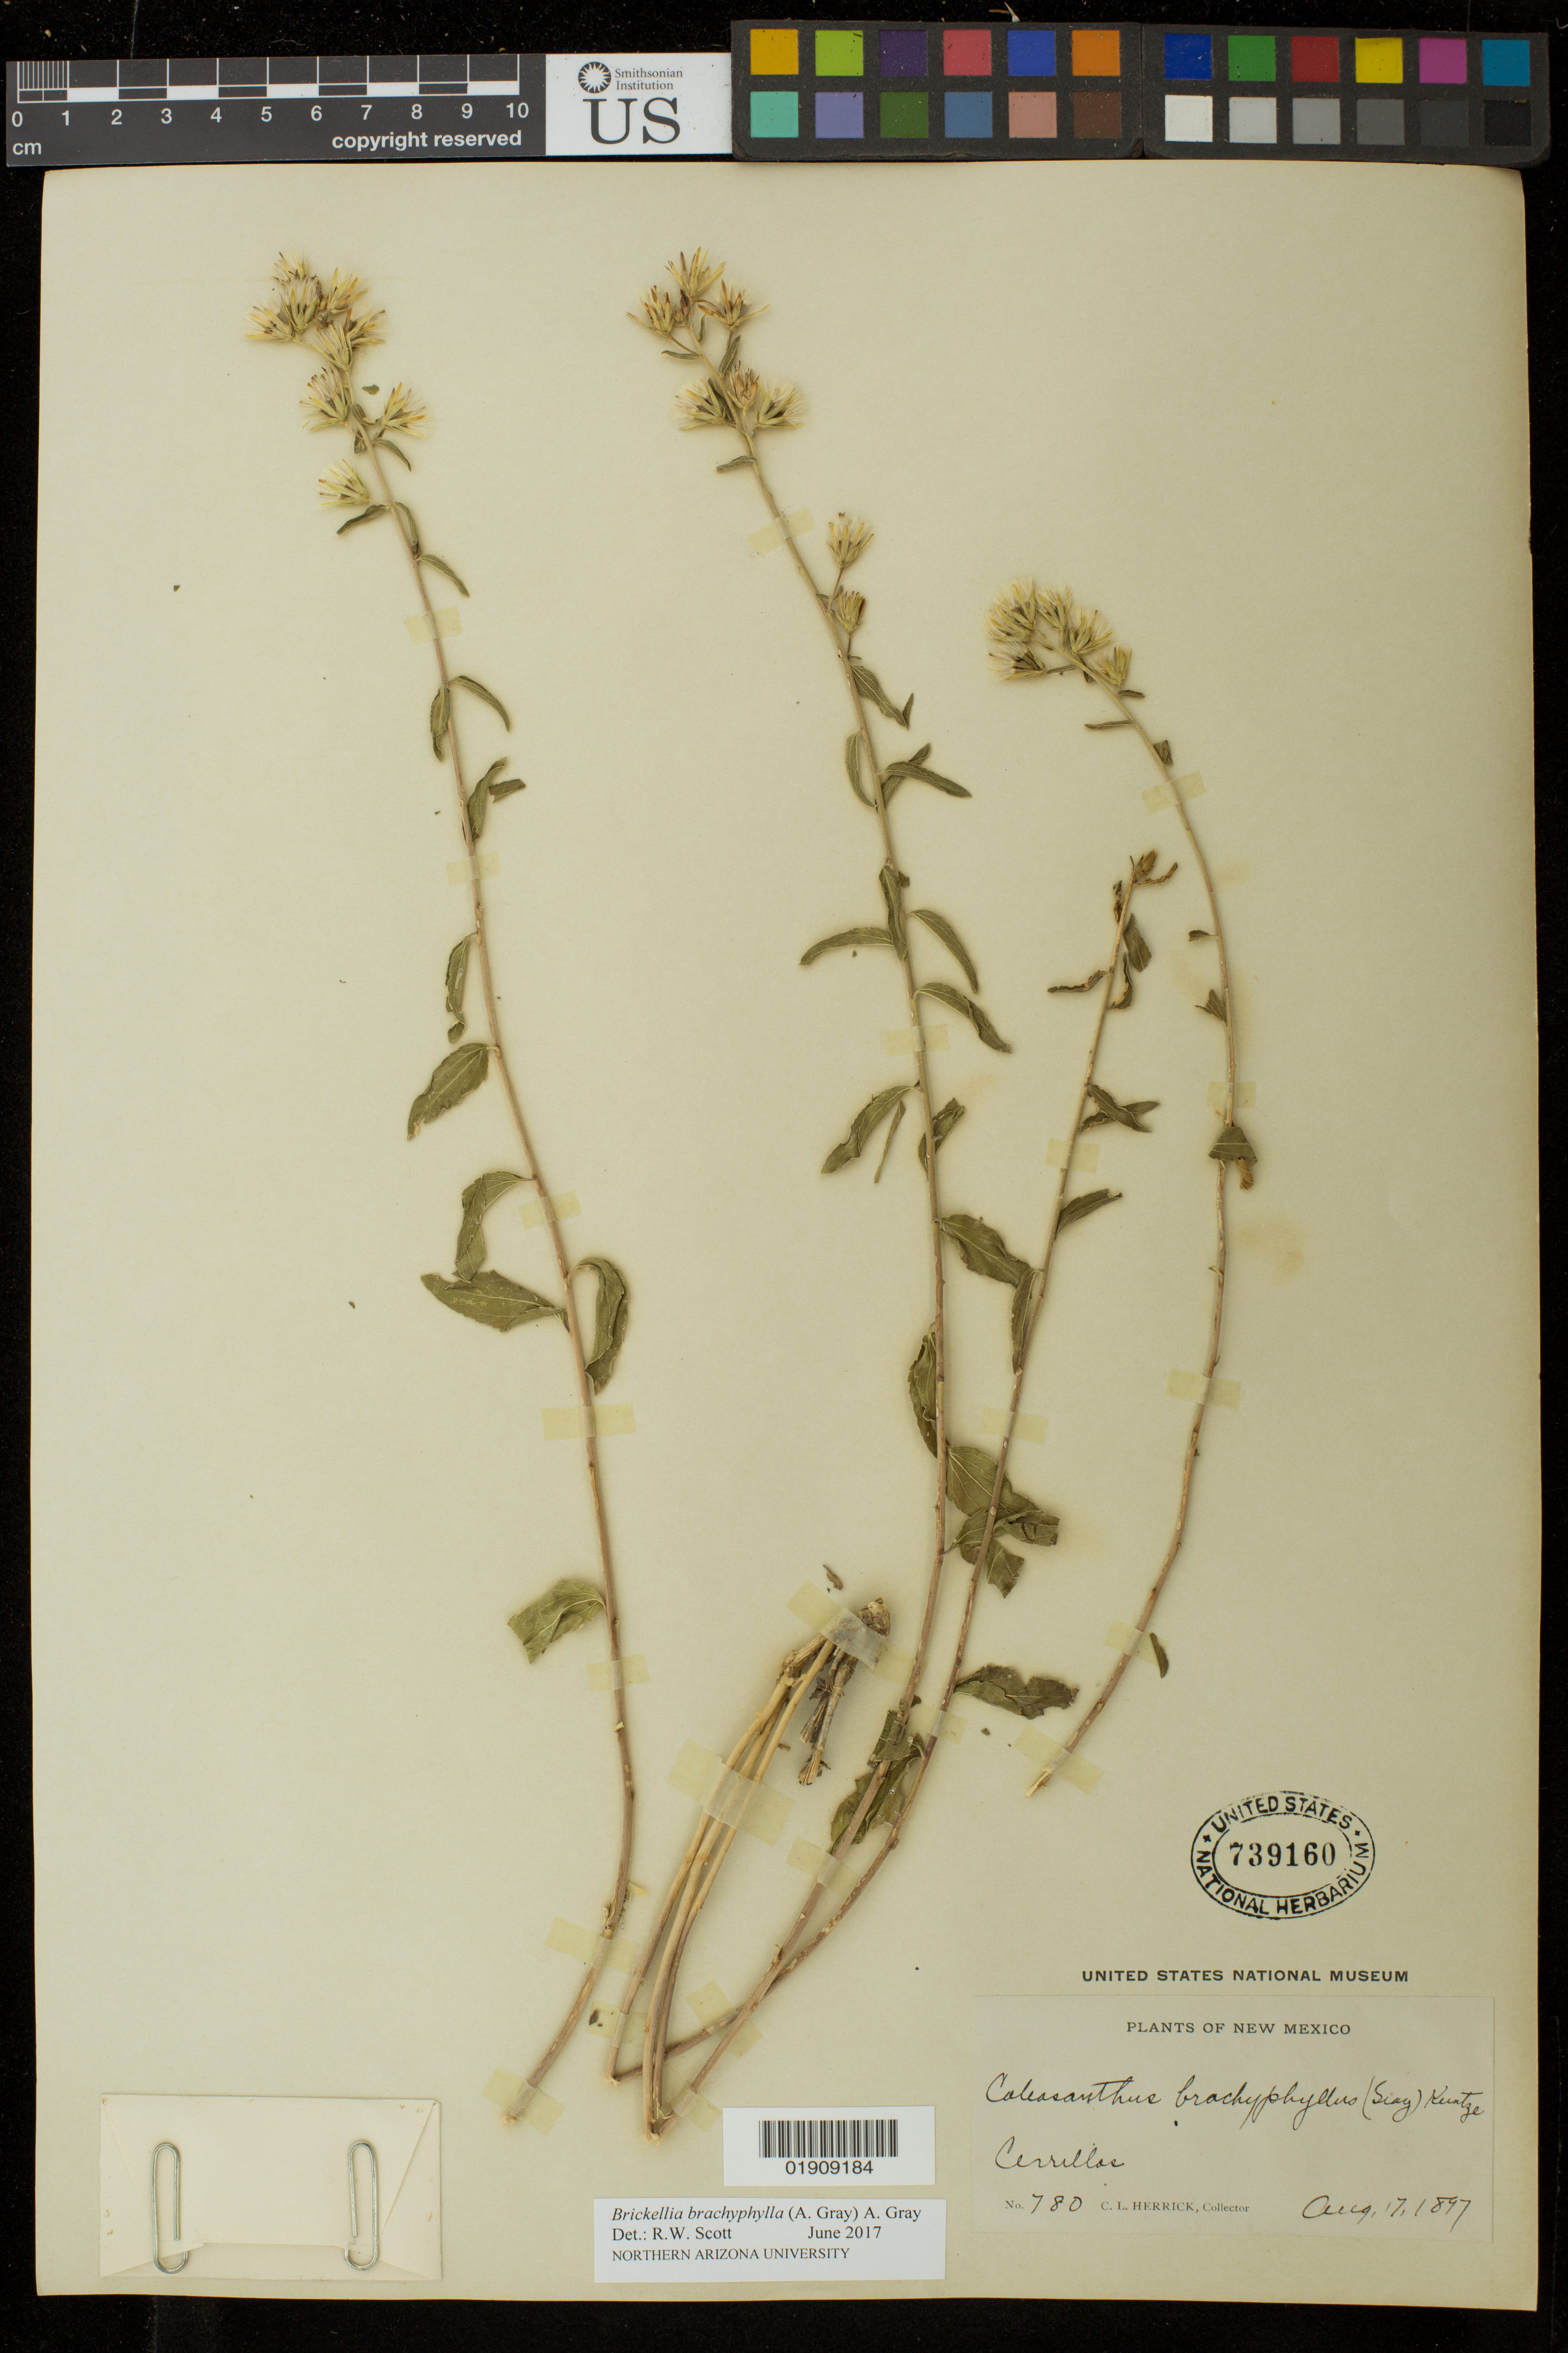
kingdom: Plantae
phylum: Tracheophyta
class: Magnoliopsida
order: Asterales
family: Asteraceae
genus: Brickellia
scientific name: Brickellia brachyphylla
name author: (A. Gray) A. Gray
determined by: Scott, R. W.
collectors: C. Herrick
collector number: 780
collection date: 1897-08-17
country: United States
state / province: New Mexico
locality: Cerrillas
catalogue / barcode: US 739160